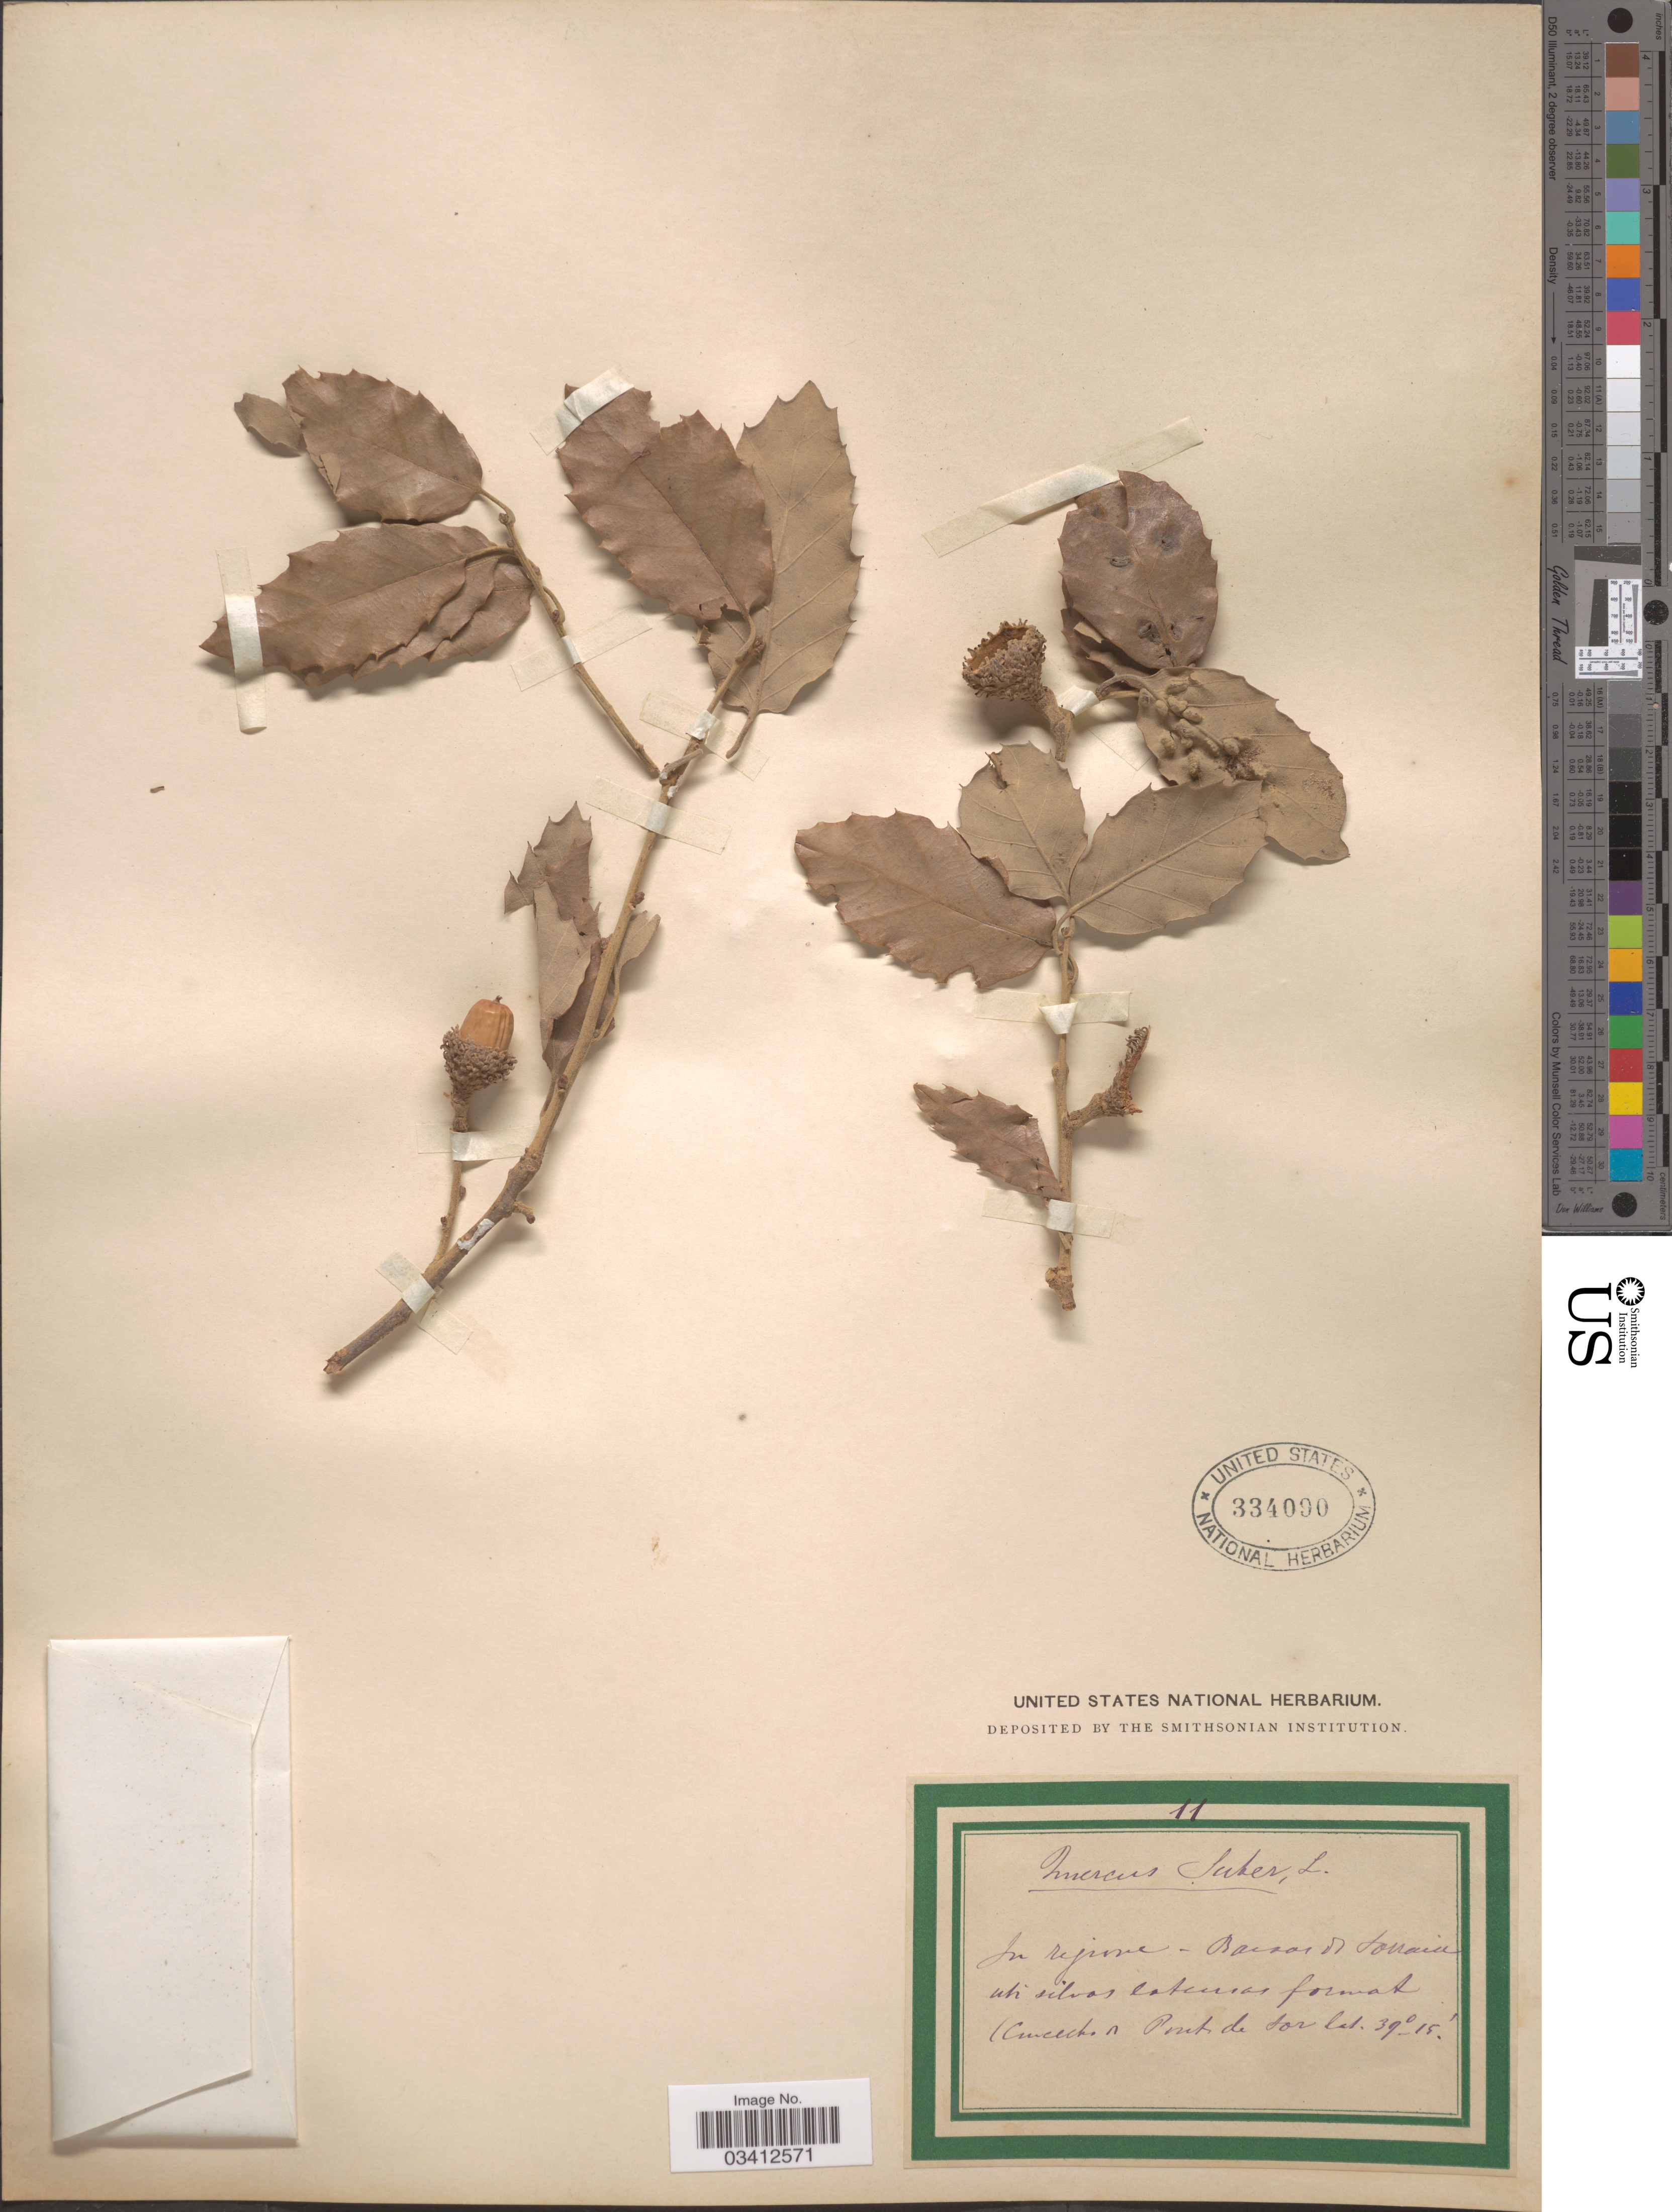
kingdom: Plantae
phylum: Tracheophyta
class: Magnoliopsida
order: Fagales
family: Fagaceae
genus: Quercus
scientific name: Quercus suber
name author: L.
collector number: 11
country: Portugal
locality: In regione-Baixos de Sorraia. Ponte de Sor.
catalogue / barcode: US 334090